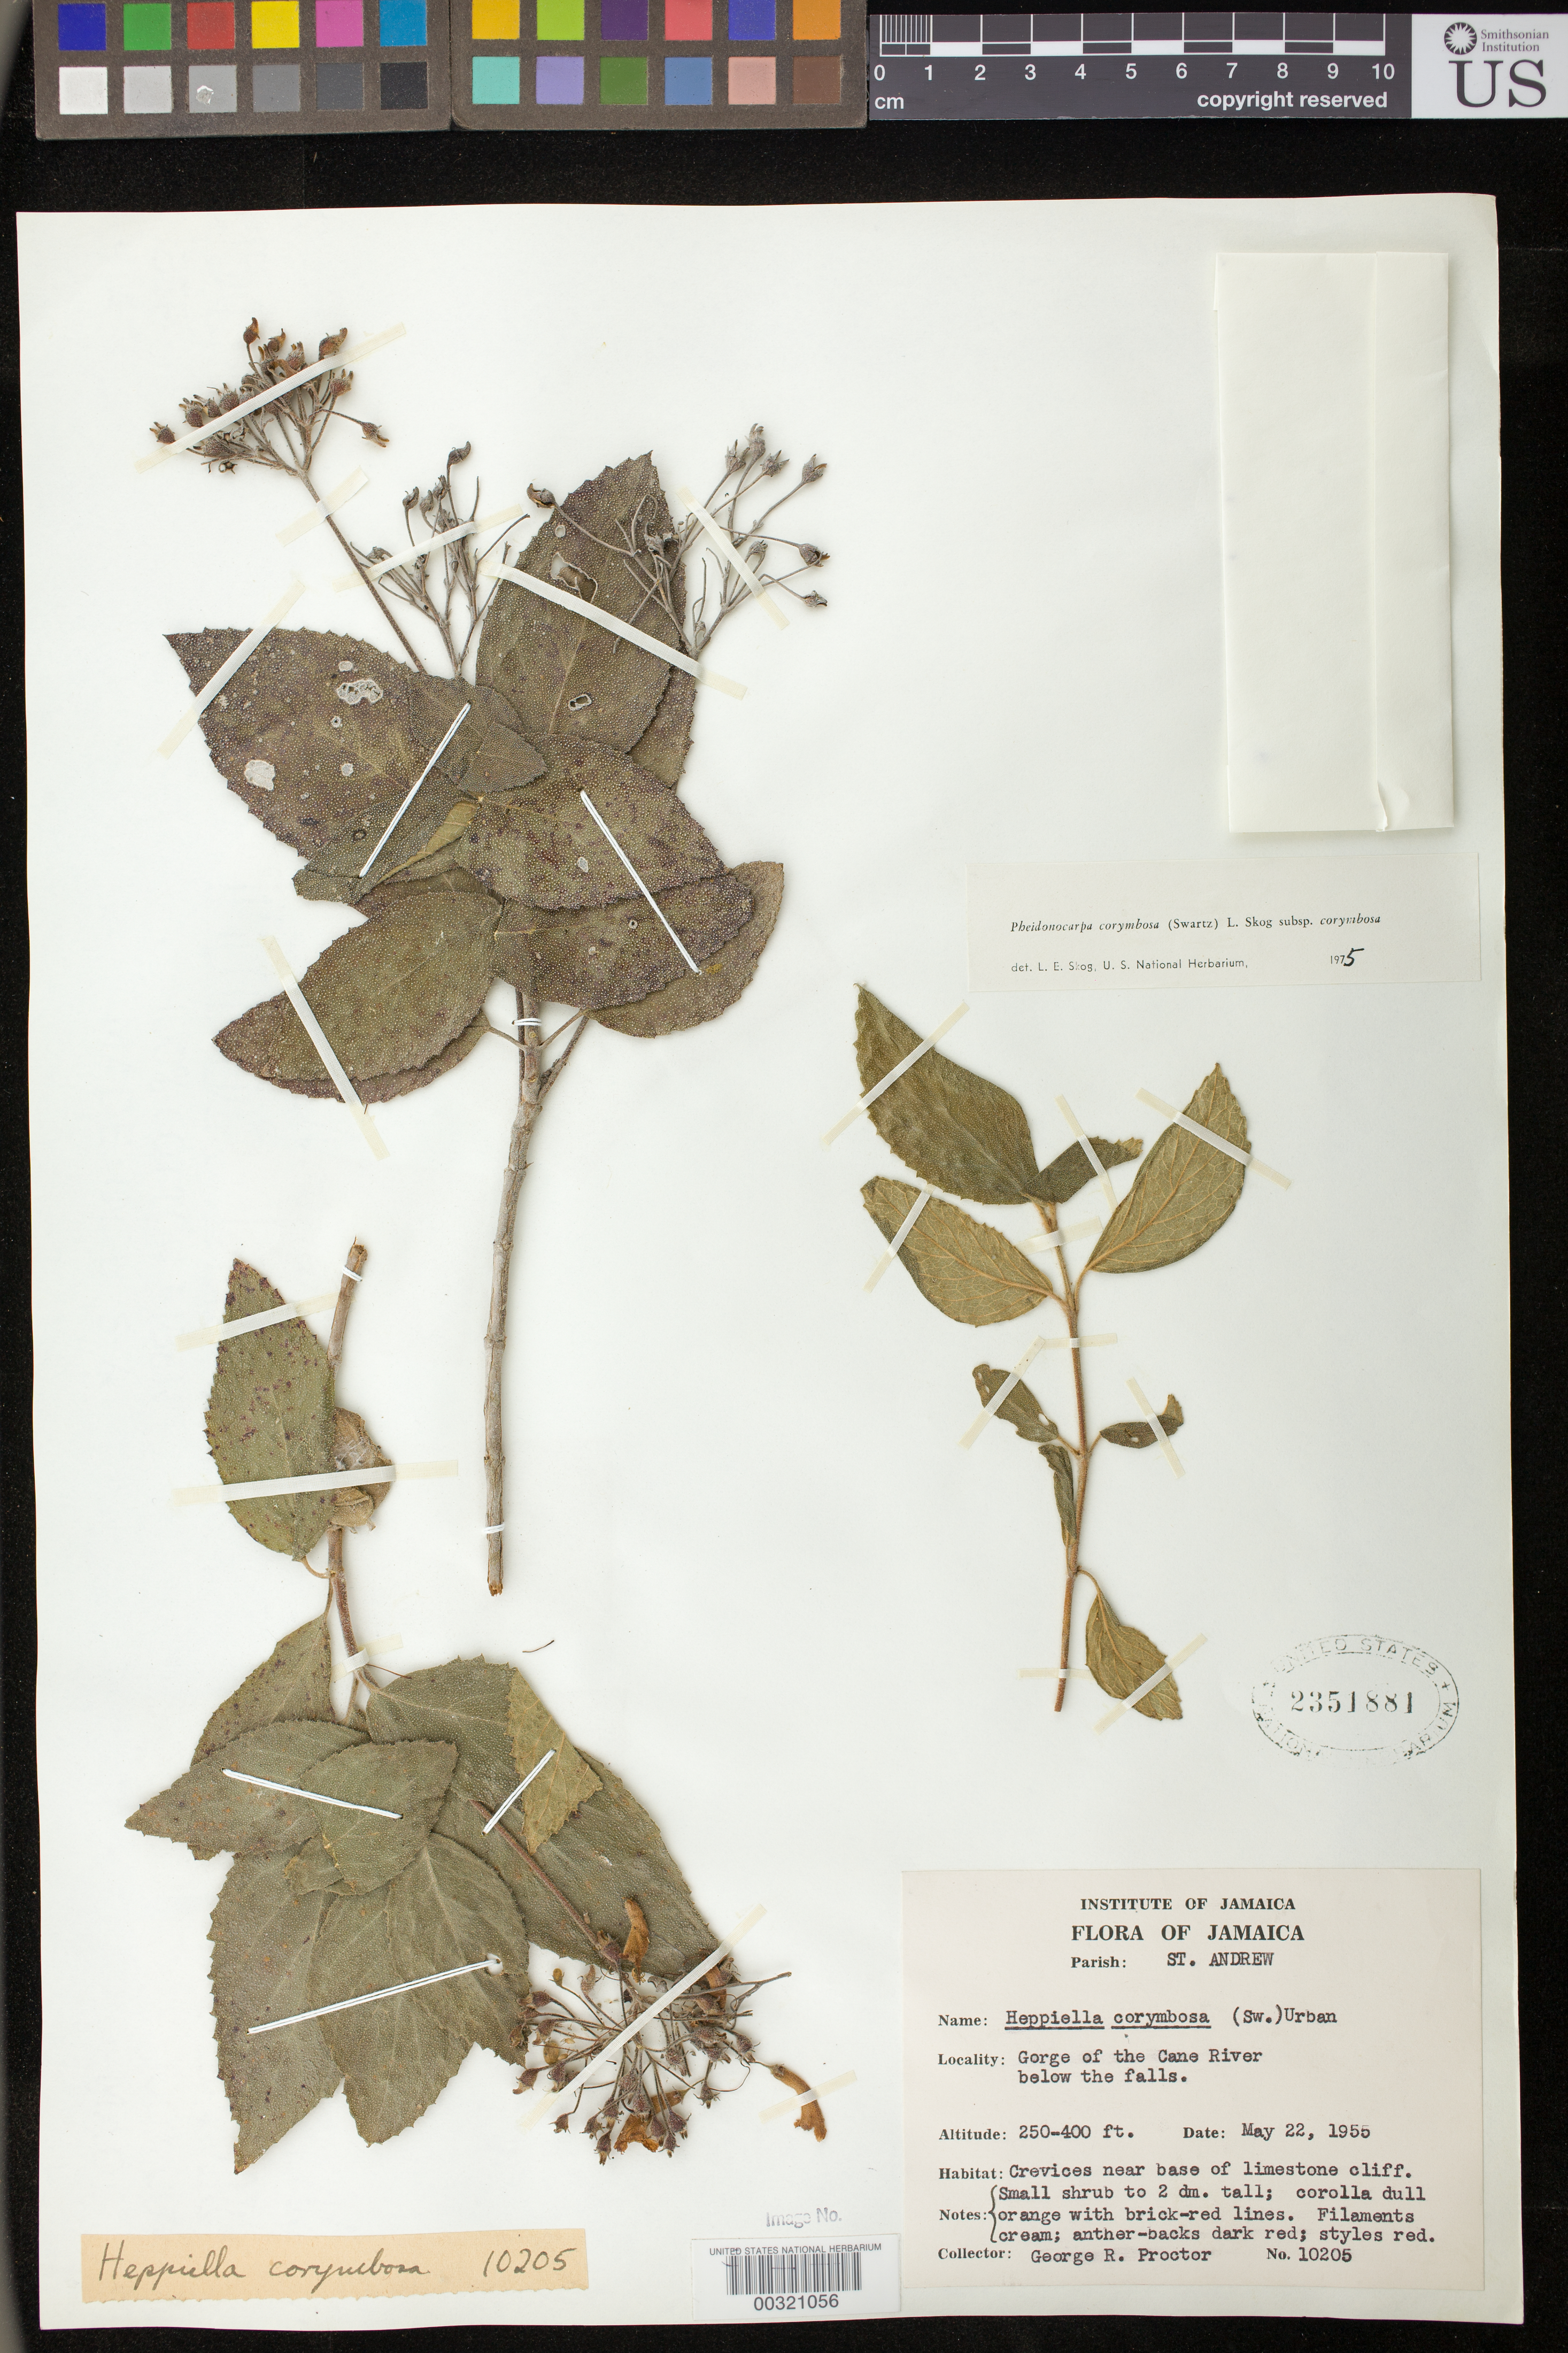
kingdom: Plantae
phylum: Tracheophyta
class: Magnoliopsida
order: Lamiales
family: Gesneriaceae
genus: Pheidonocarpa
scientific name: Pheidonocarpa corymbosa subsp. corymbosa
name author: (Sw.) L.E. Skog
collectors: G. R. Proctor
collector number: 10205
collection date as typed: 22 May 1955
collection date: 1955-05-22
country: Jamaica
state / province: Saint Andrew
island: Jamaica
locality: Gorge of the Cane River below the falls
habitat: Crevices near base of limestone cliffs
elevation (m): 76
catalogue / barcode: US 2351881